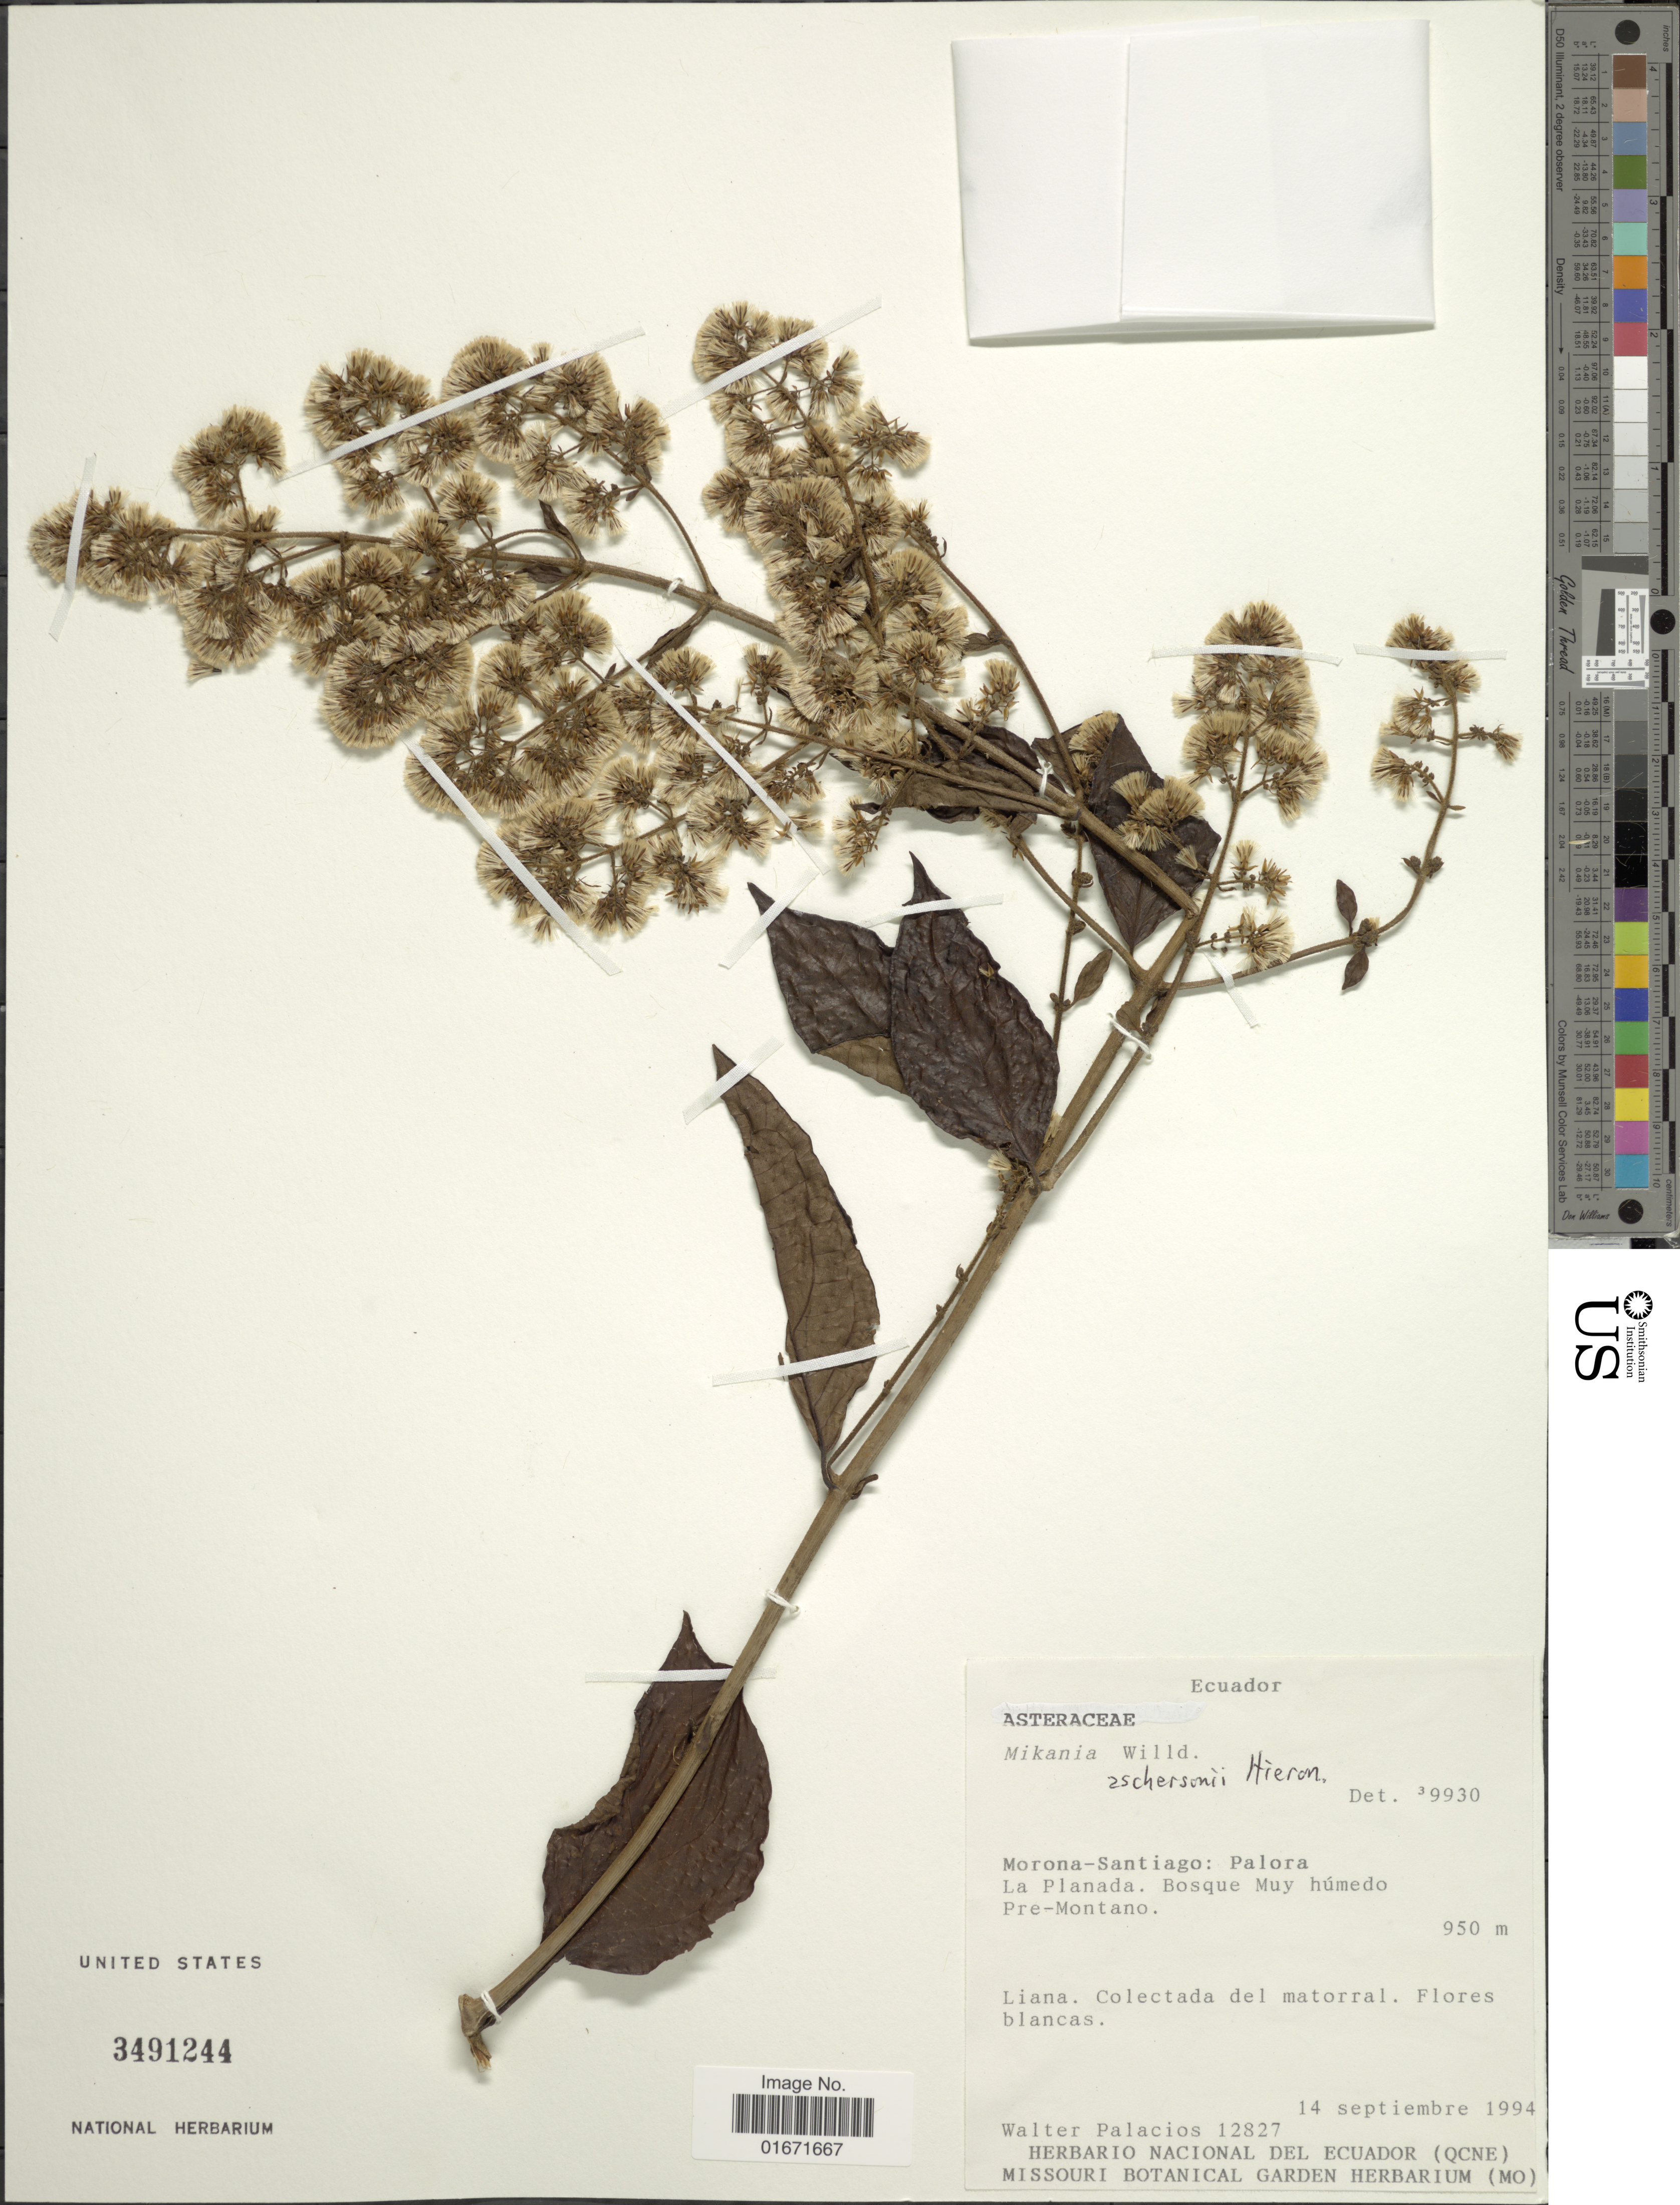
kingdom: Plantae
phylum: Tracheophyta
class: Magnoliopsida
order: Asterales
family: Asteraceae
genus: Mikania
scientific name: Mikania aschersonii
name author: Hieron.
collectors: W. Palacios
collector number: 12827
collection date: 1994-09-14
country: Ecuador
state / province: Morona-Santiago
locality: Morona_Santiago: Palora. La Planada. Bosque Muy húmedo. Pre-Montano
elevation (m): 950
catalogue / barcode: US 3491244